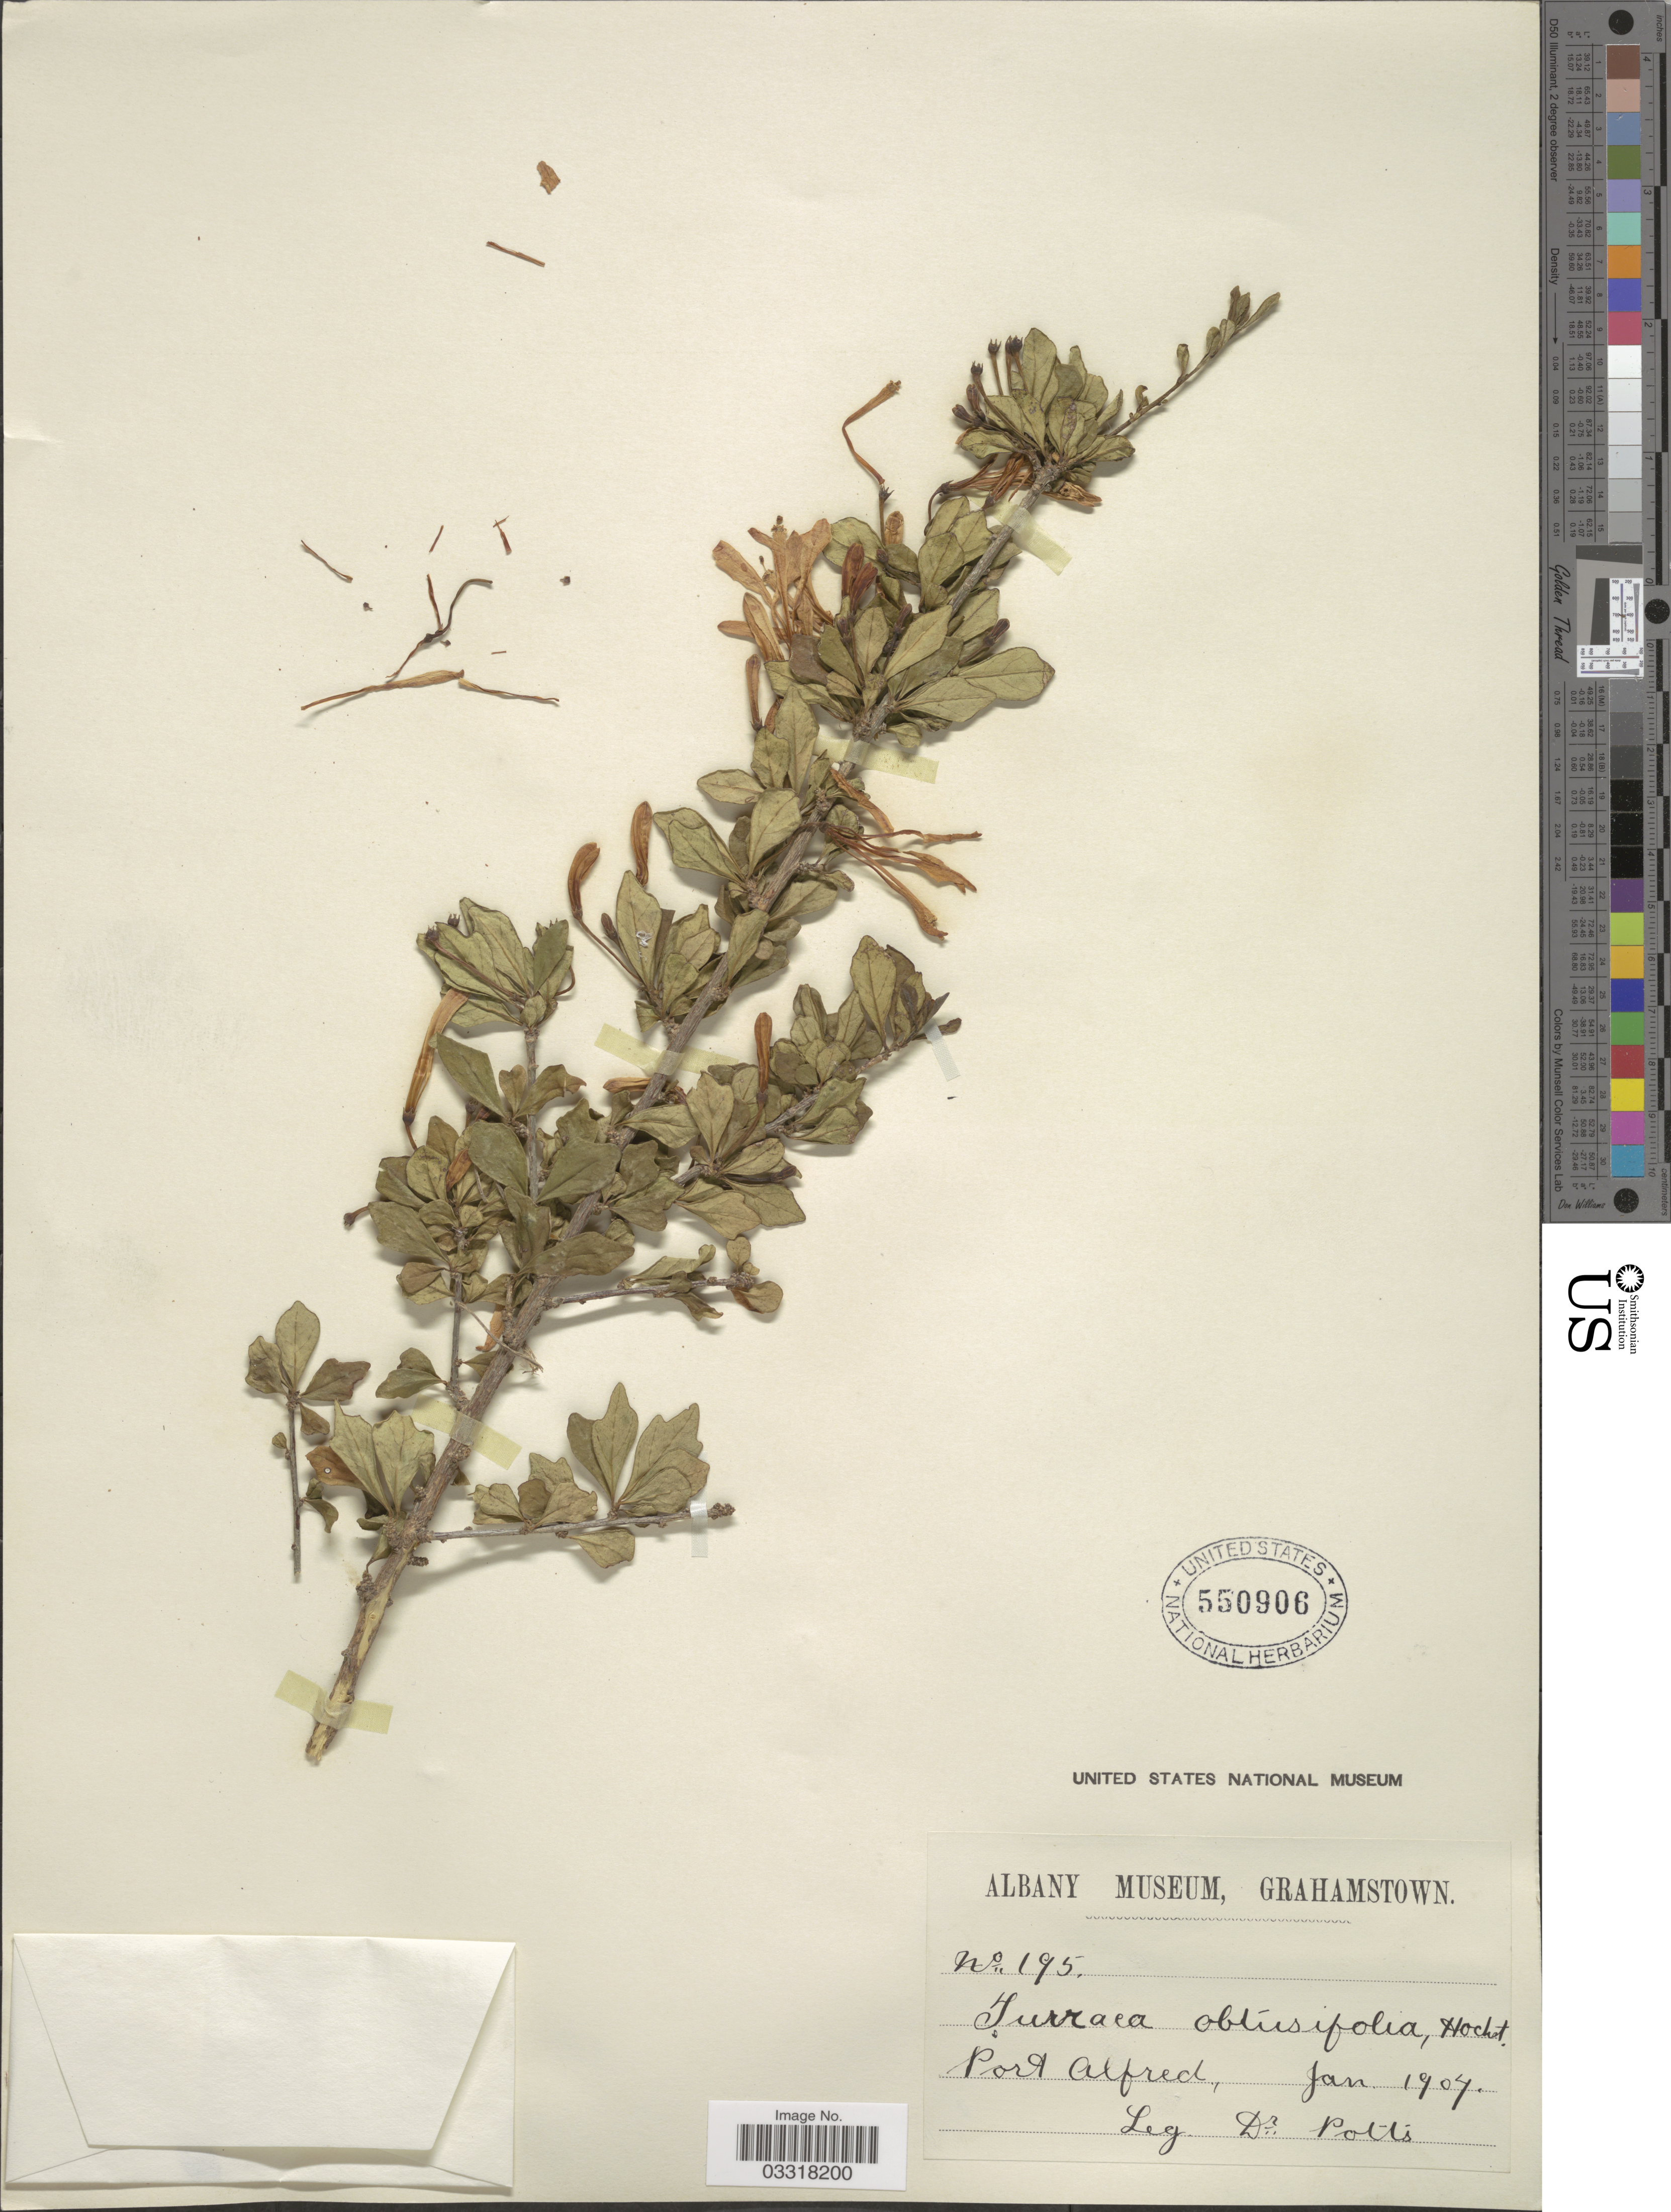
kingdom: Plantae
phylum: Tracheophyta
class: Magnoliopsida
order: Sapindales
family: Meliaceae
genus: Turraea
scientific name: Turraea obtusifolia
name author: Hochst.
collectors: Potts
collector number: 195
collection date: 1904-01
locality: Port Alfred.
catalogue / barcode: US 550906